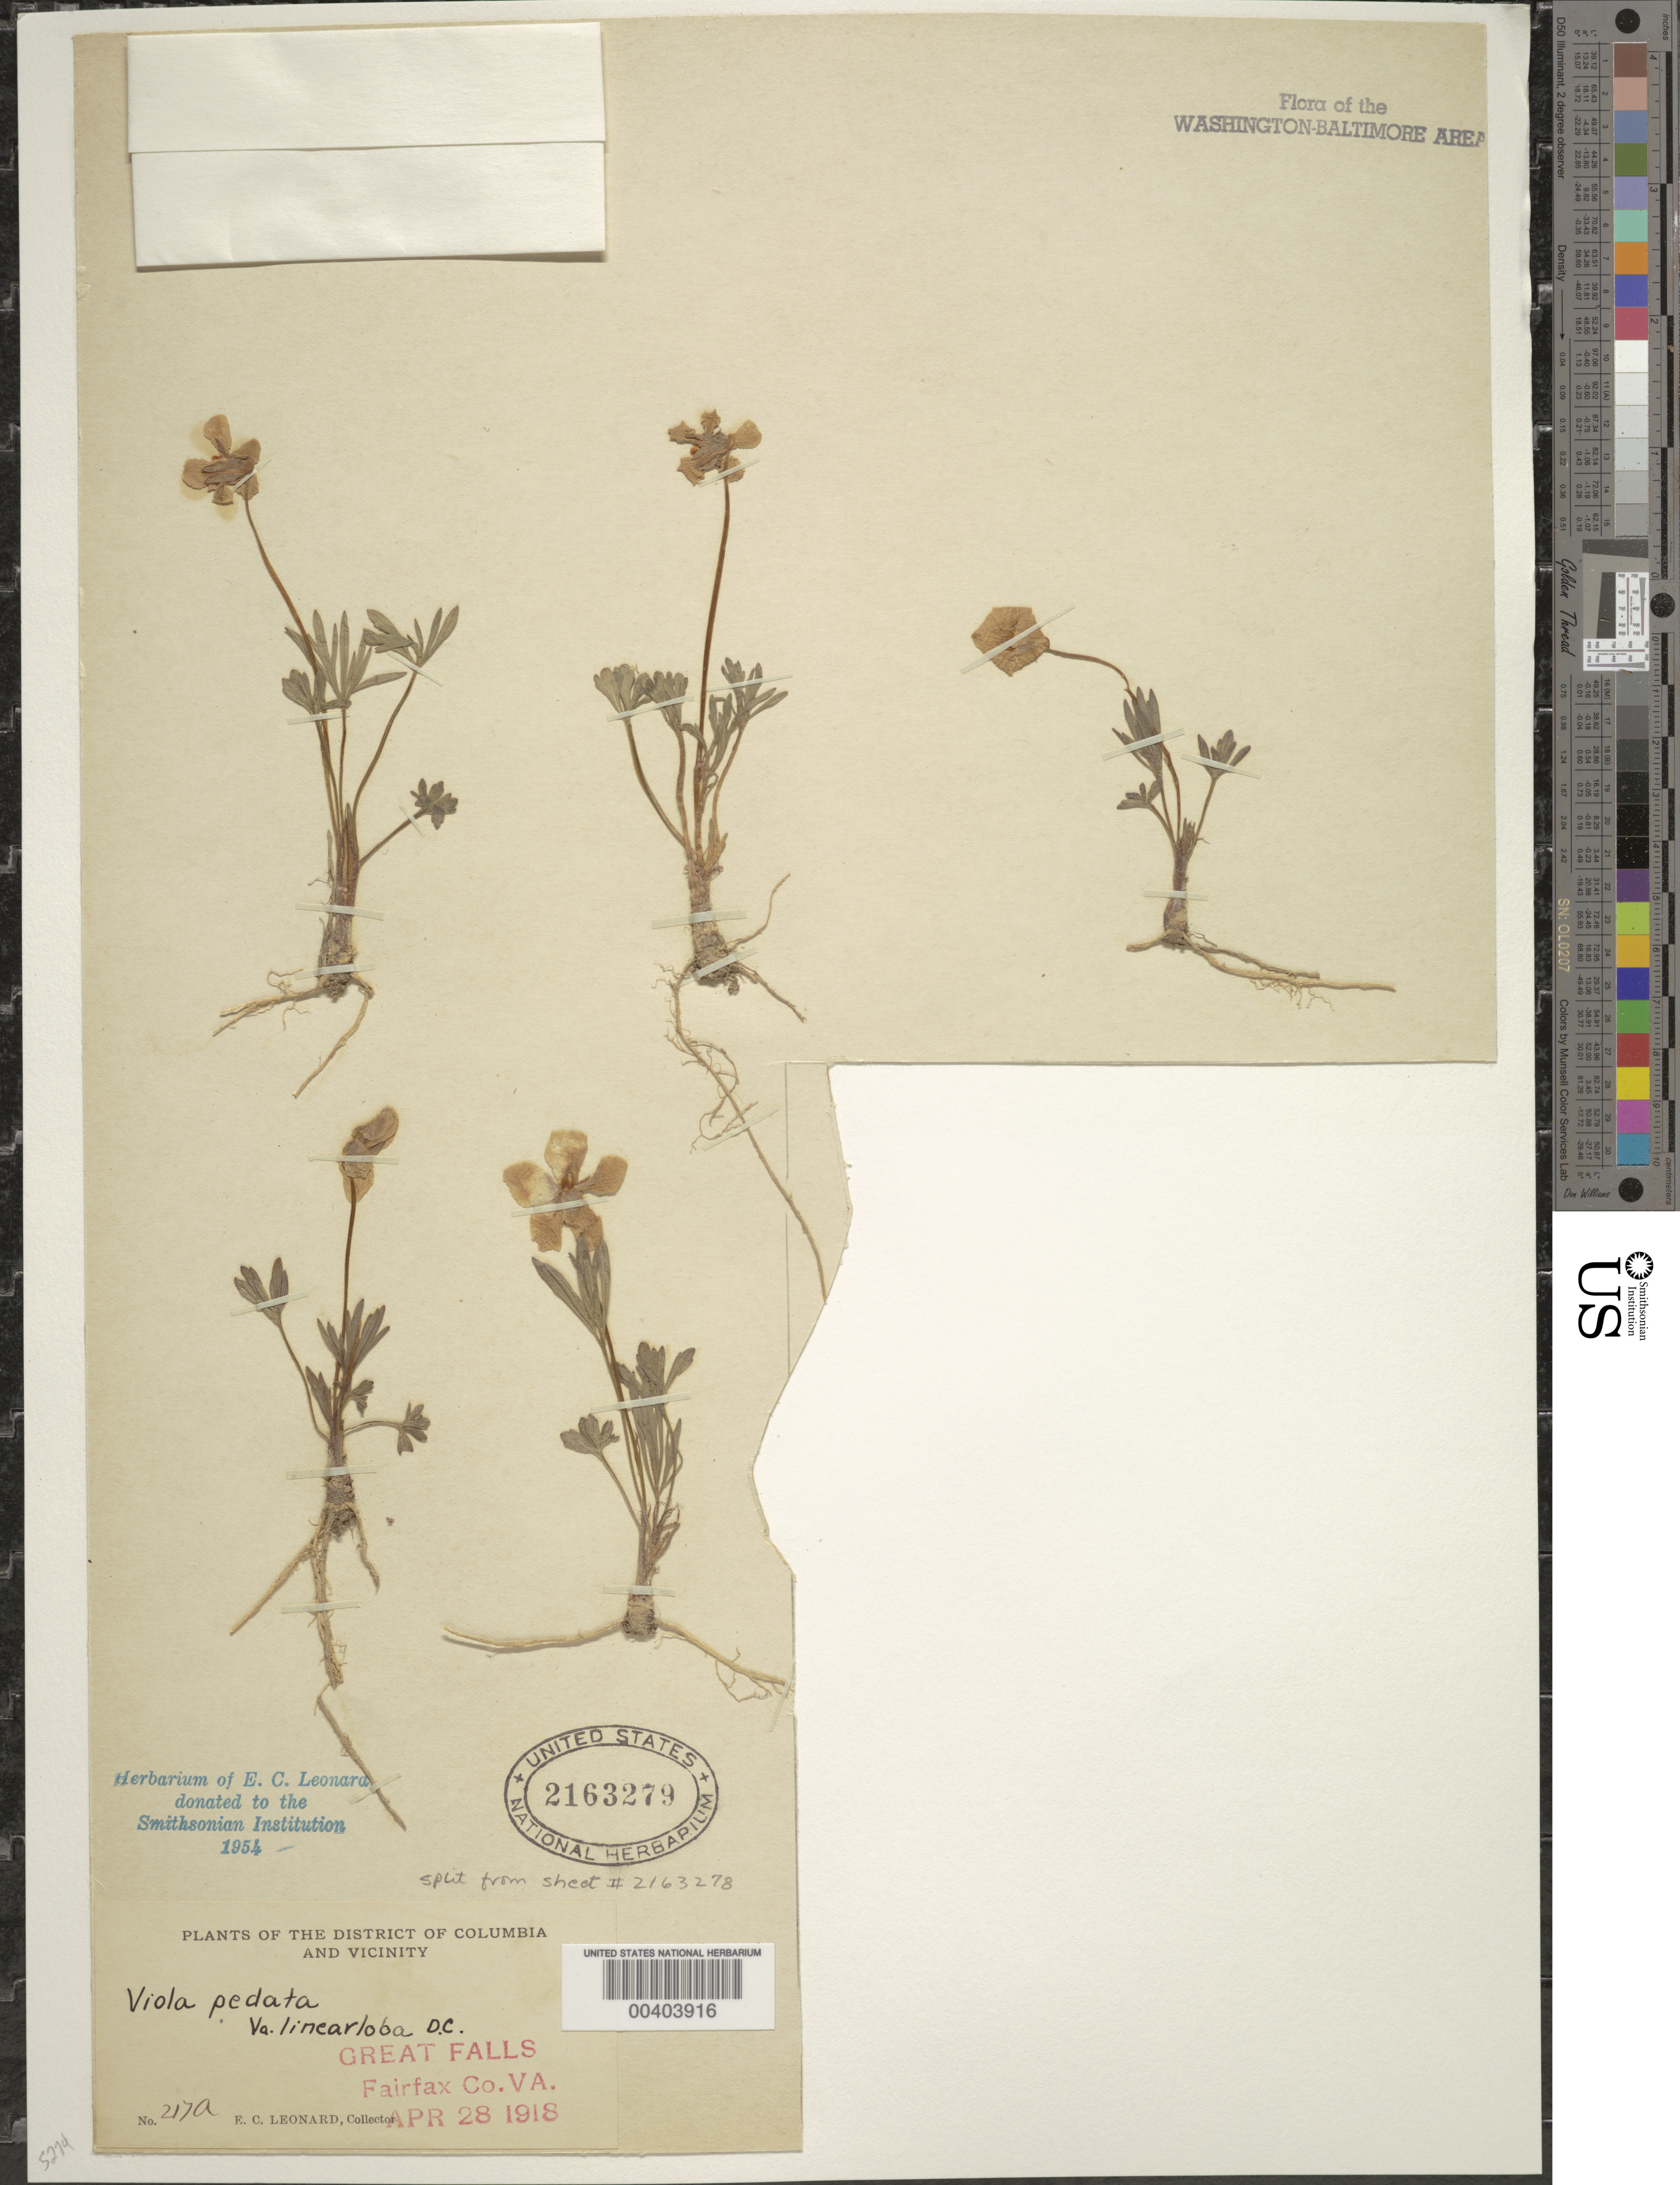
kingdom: Plantae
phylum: Tracheophyta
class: Magnoliopsida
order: Malpighiales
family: Violaceae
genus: Viola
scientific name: Viola pedata var. lineariloba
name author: Ging.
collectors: E. C. Leonard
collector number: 217A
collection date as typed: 28 Apr 1918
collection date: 1918-04-28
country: United States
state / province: Virginia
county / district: Fairfax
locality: Great Falls C. and O. Canal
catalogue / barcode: US 2163279